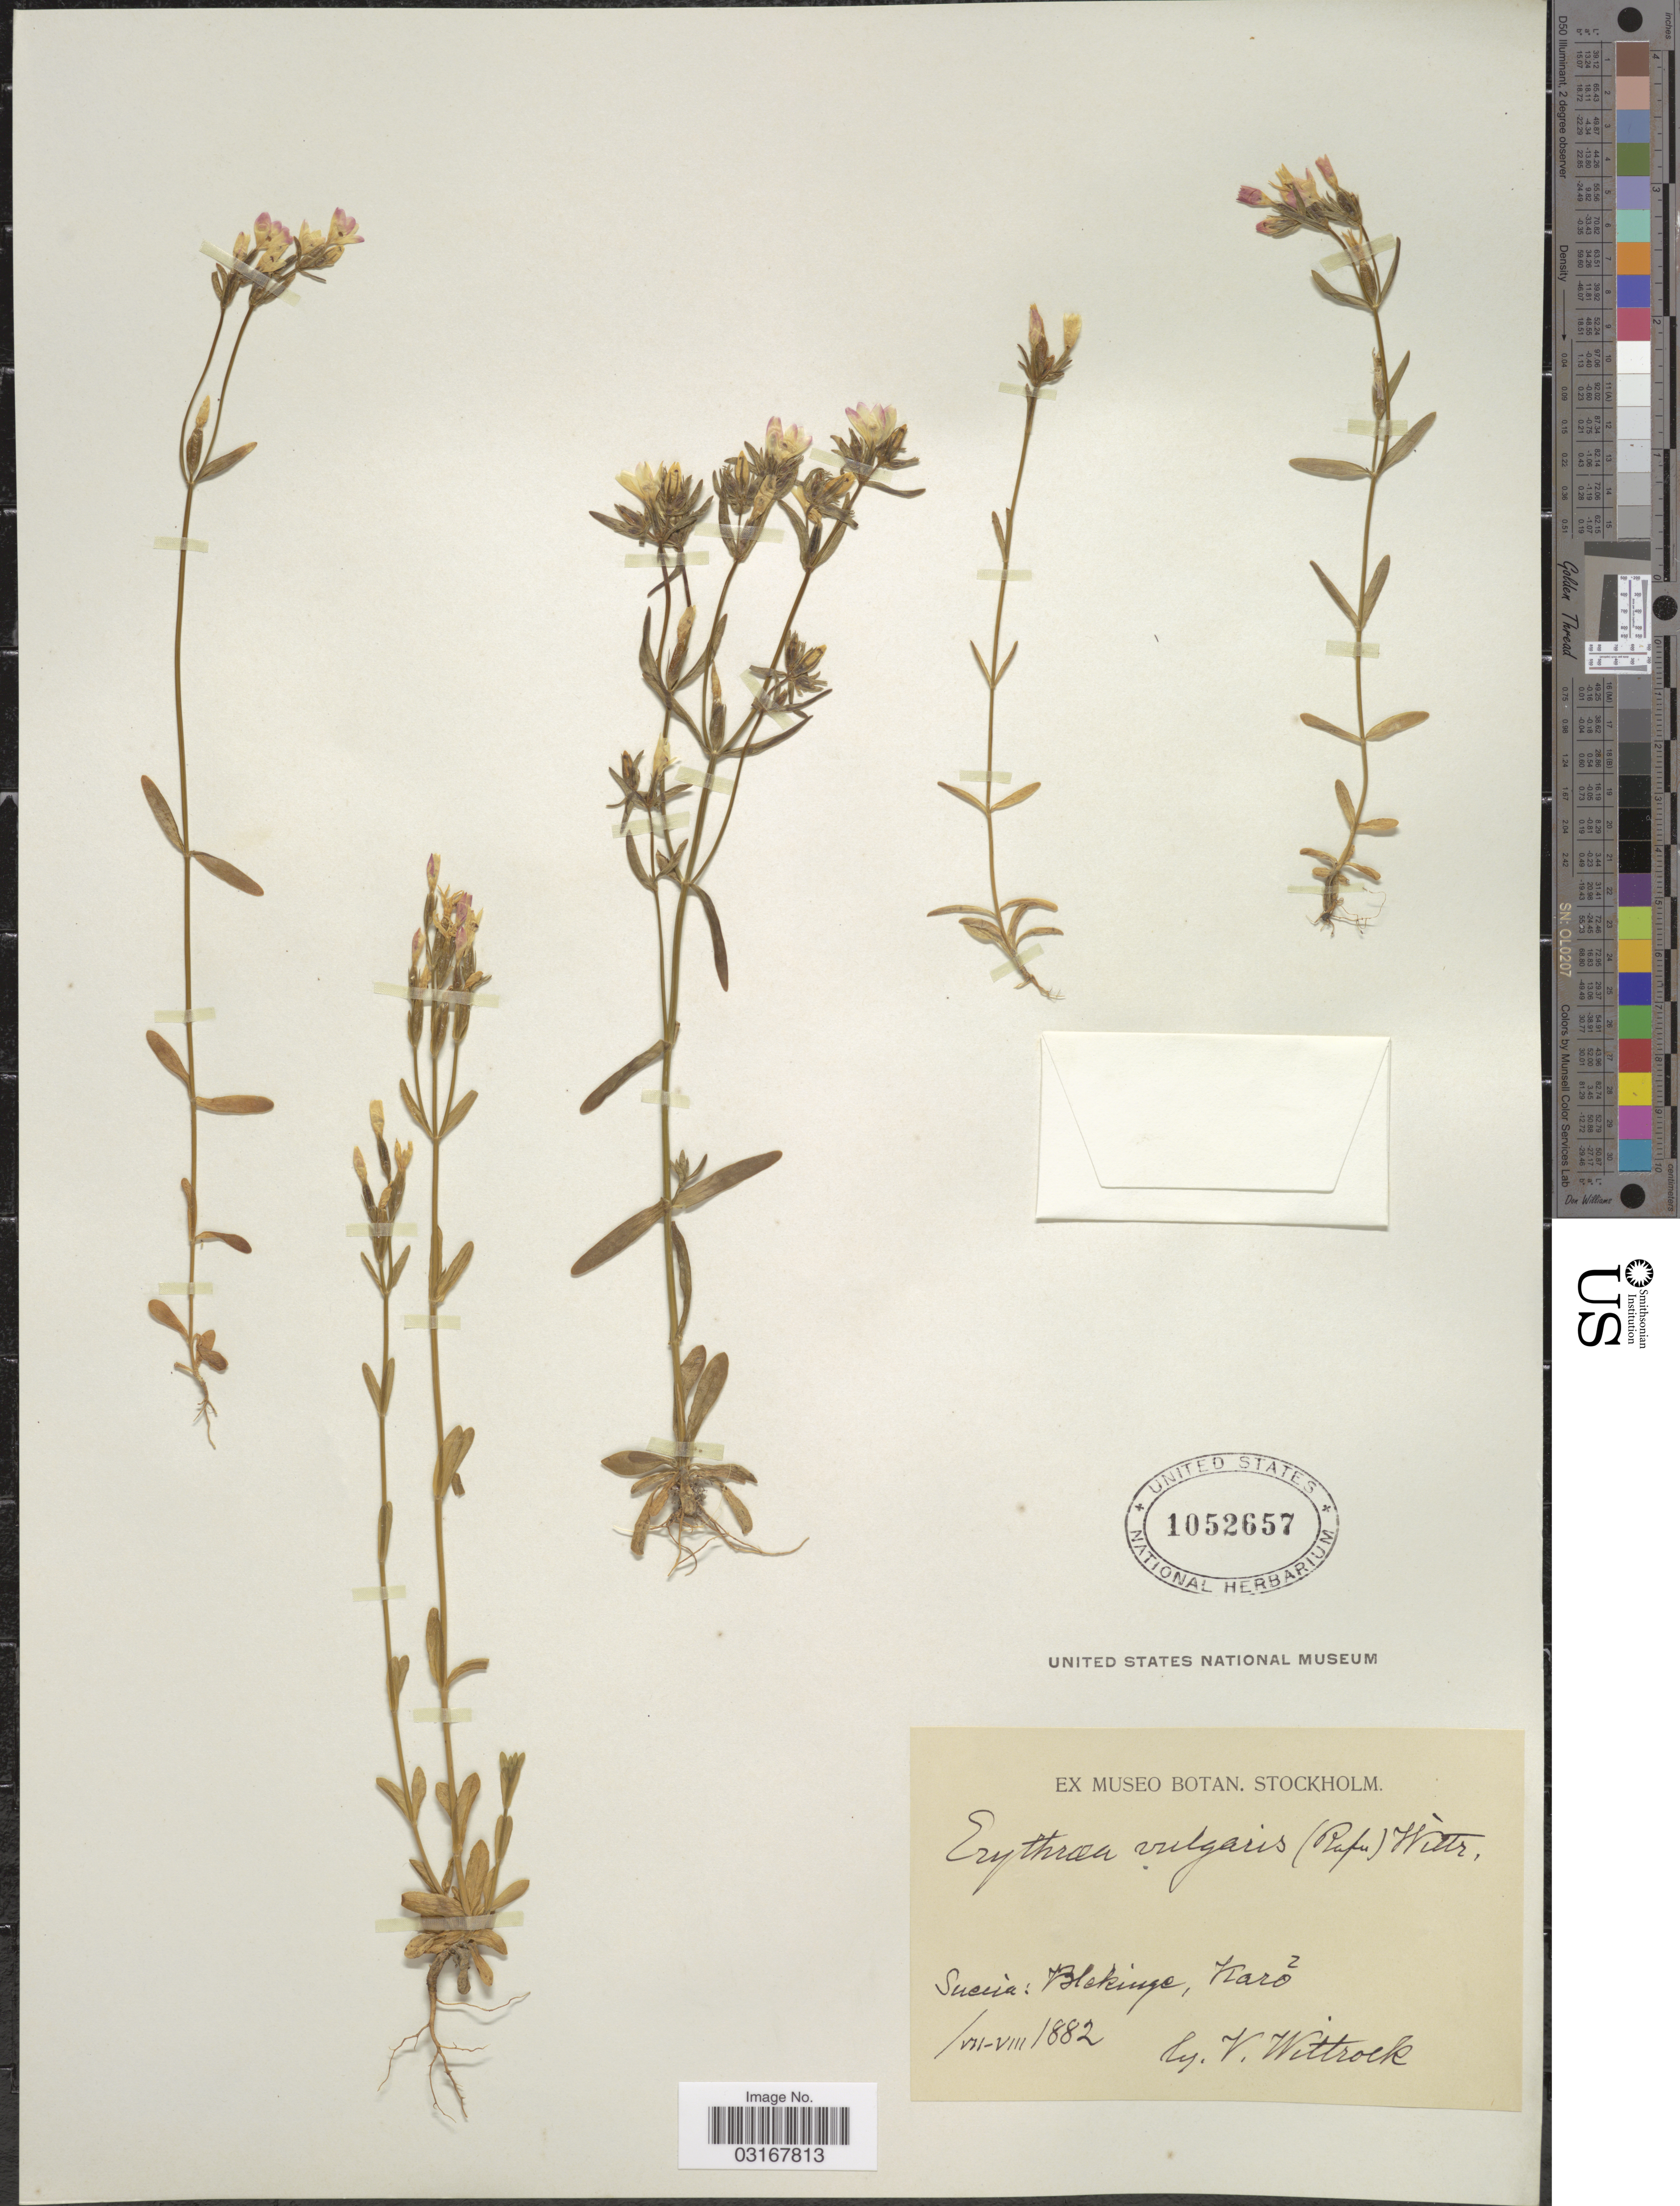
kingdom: Plantae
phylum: Tracheophyta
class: Magnoliopsida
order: Gentianales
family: Gentianaceae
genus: Centaurium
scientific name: Centaurium vulgaris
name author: Godr.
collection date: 1882-07/1882-08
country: Sweden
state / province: Blekinge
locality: Suecia: Blekinge, Karö.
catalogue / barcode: US 1052657